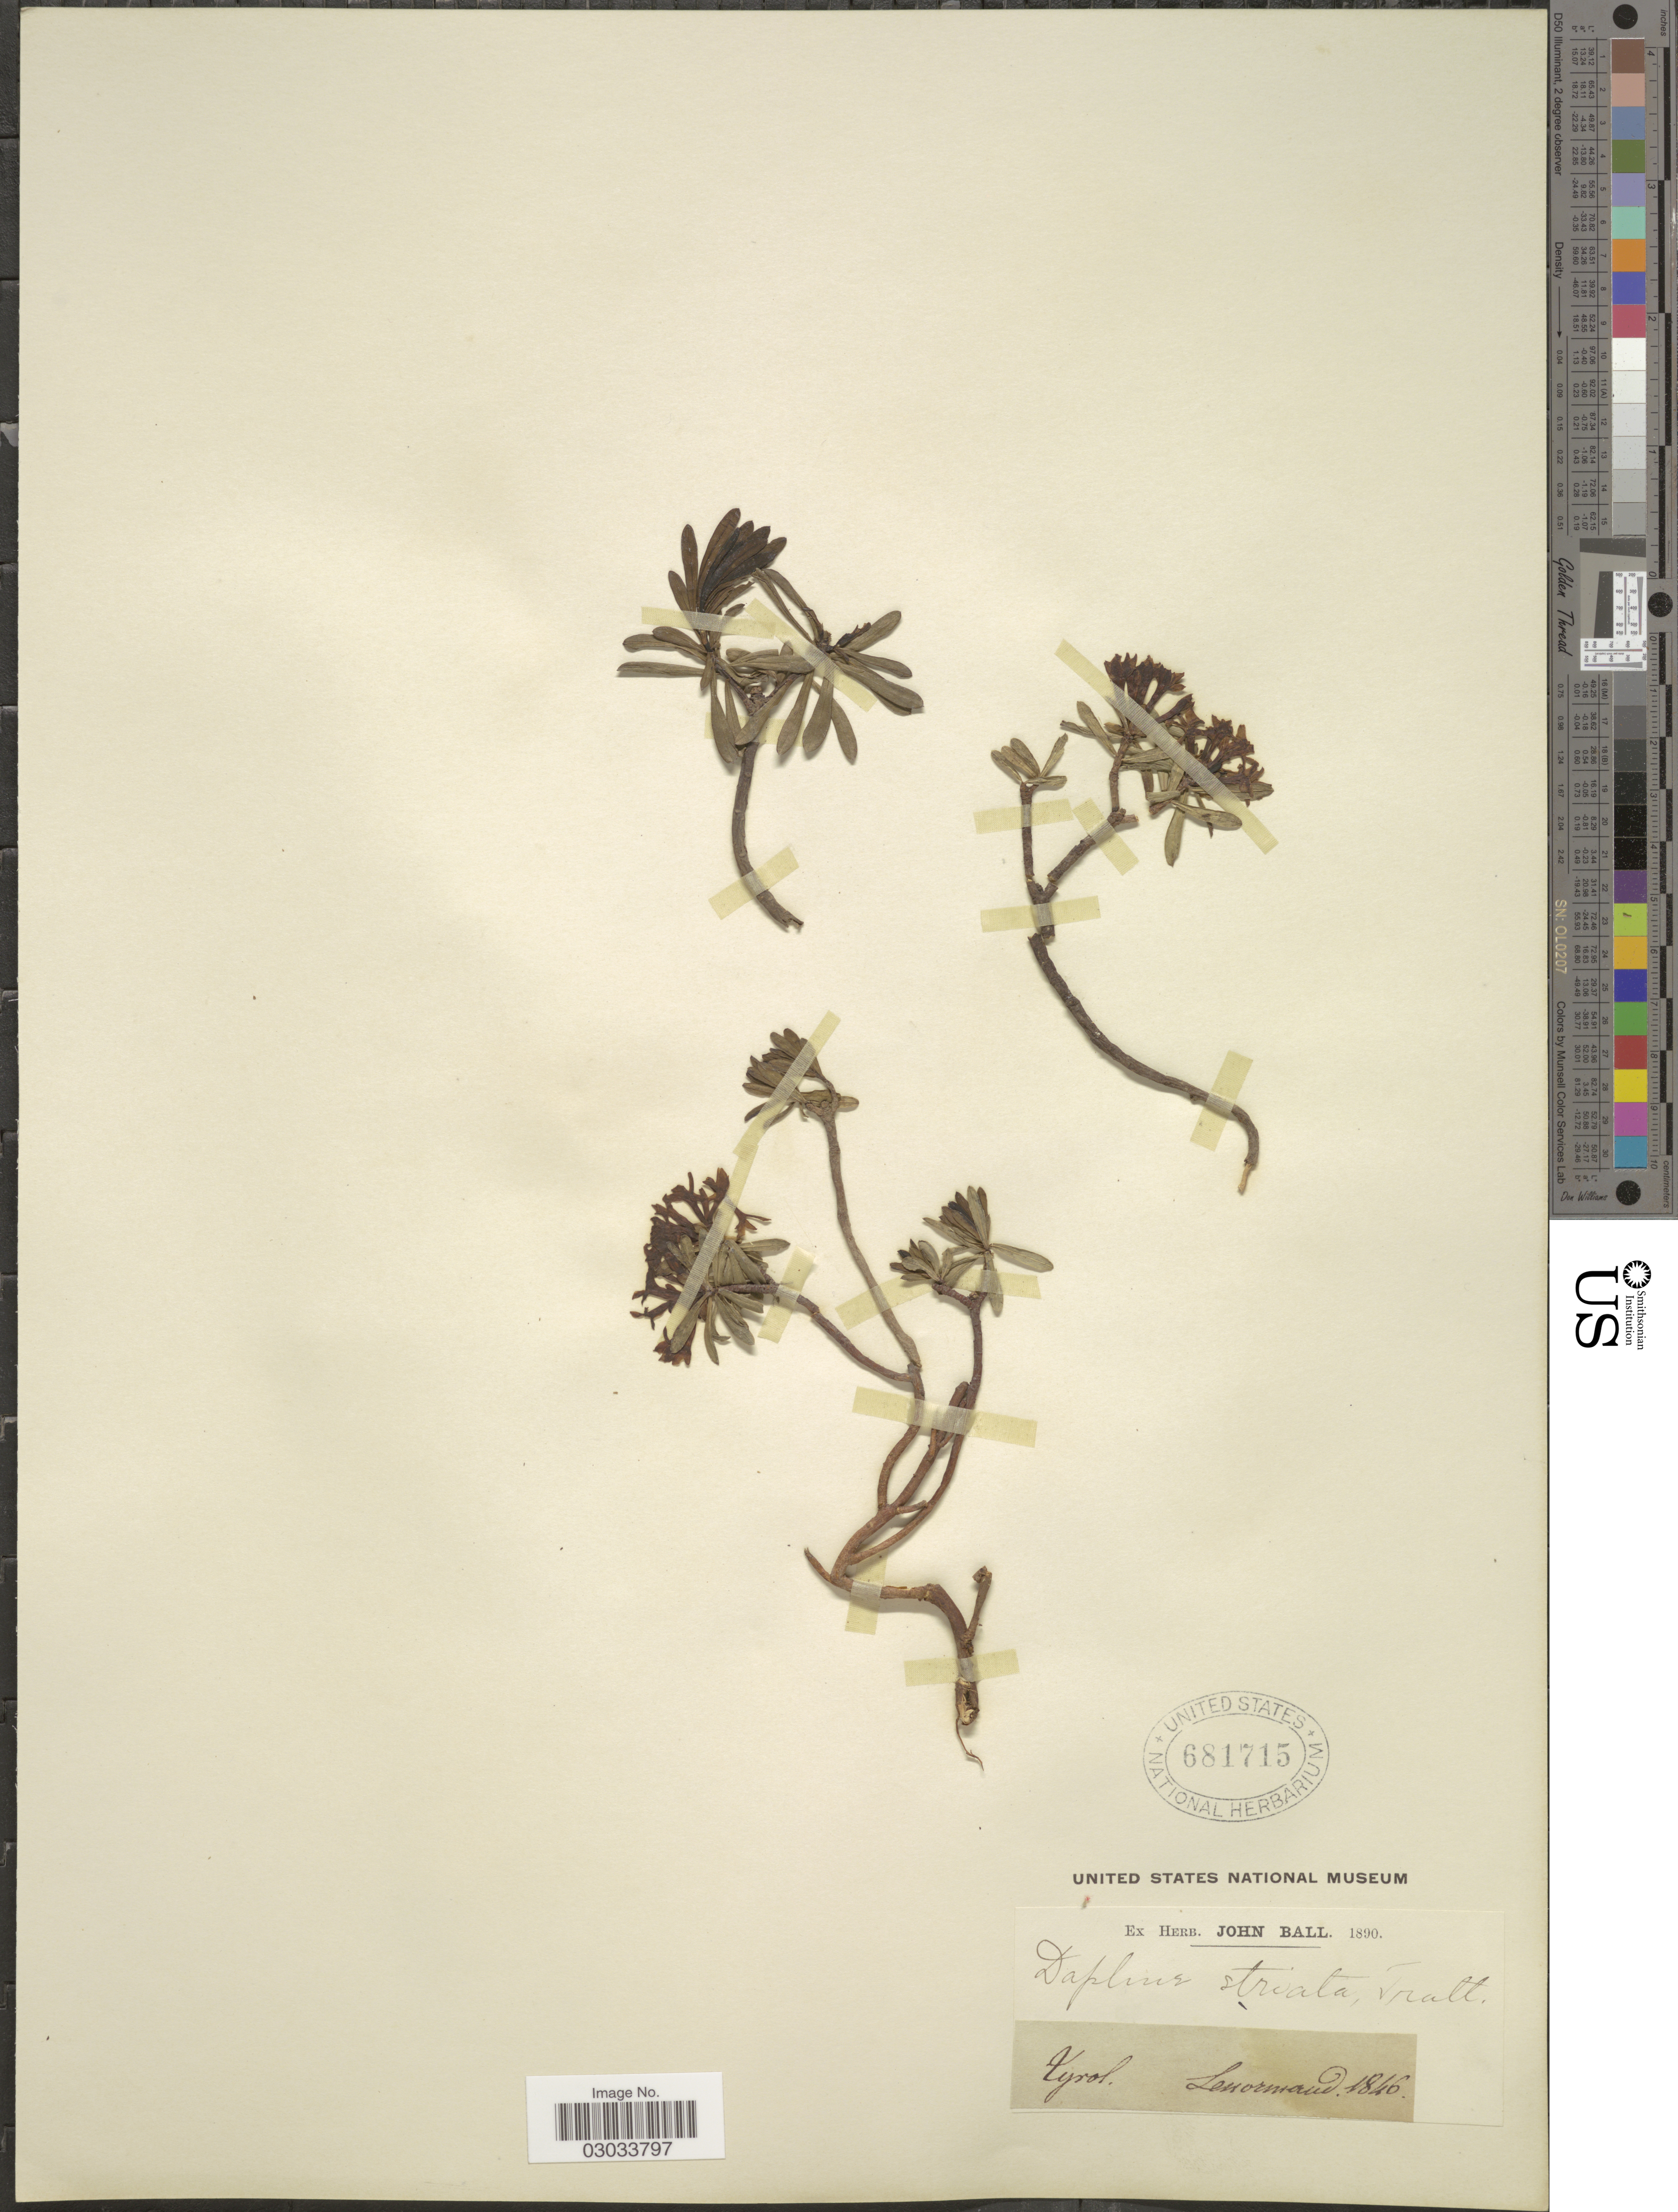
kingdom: Plantae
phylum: Tracheophyta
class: Magnoliopsida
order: Malvales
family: Thymelaeaceae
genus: Daphne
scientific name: Daphne striata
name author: Tratt.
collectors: -. Lenormand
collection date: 1846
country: Austria / Italy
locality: Tyrol.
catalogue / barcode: US 681715